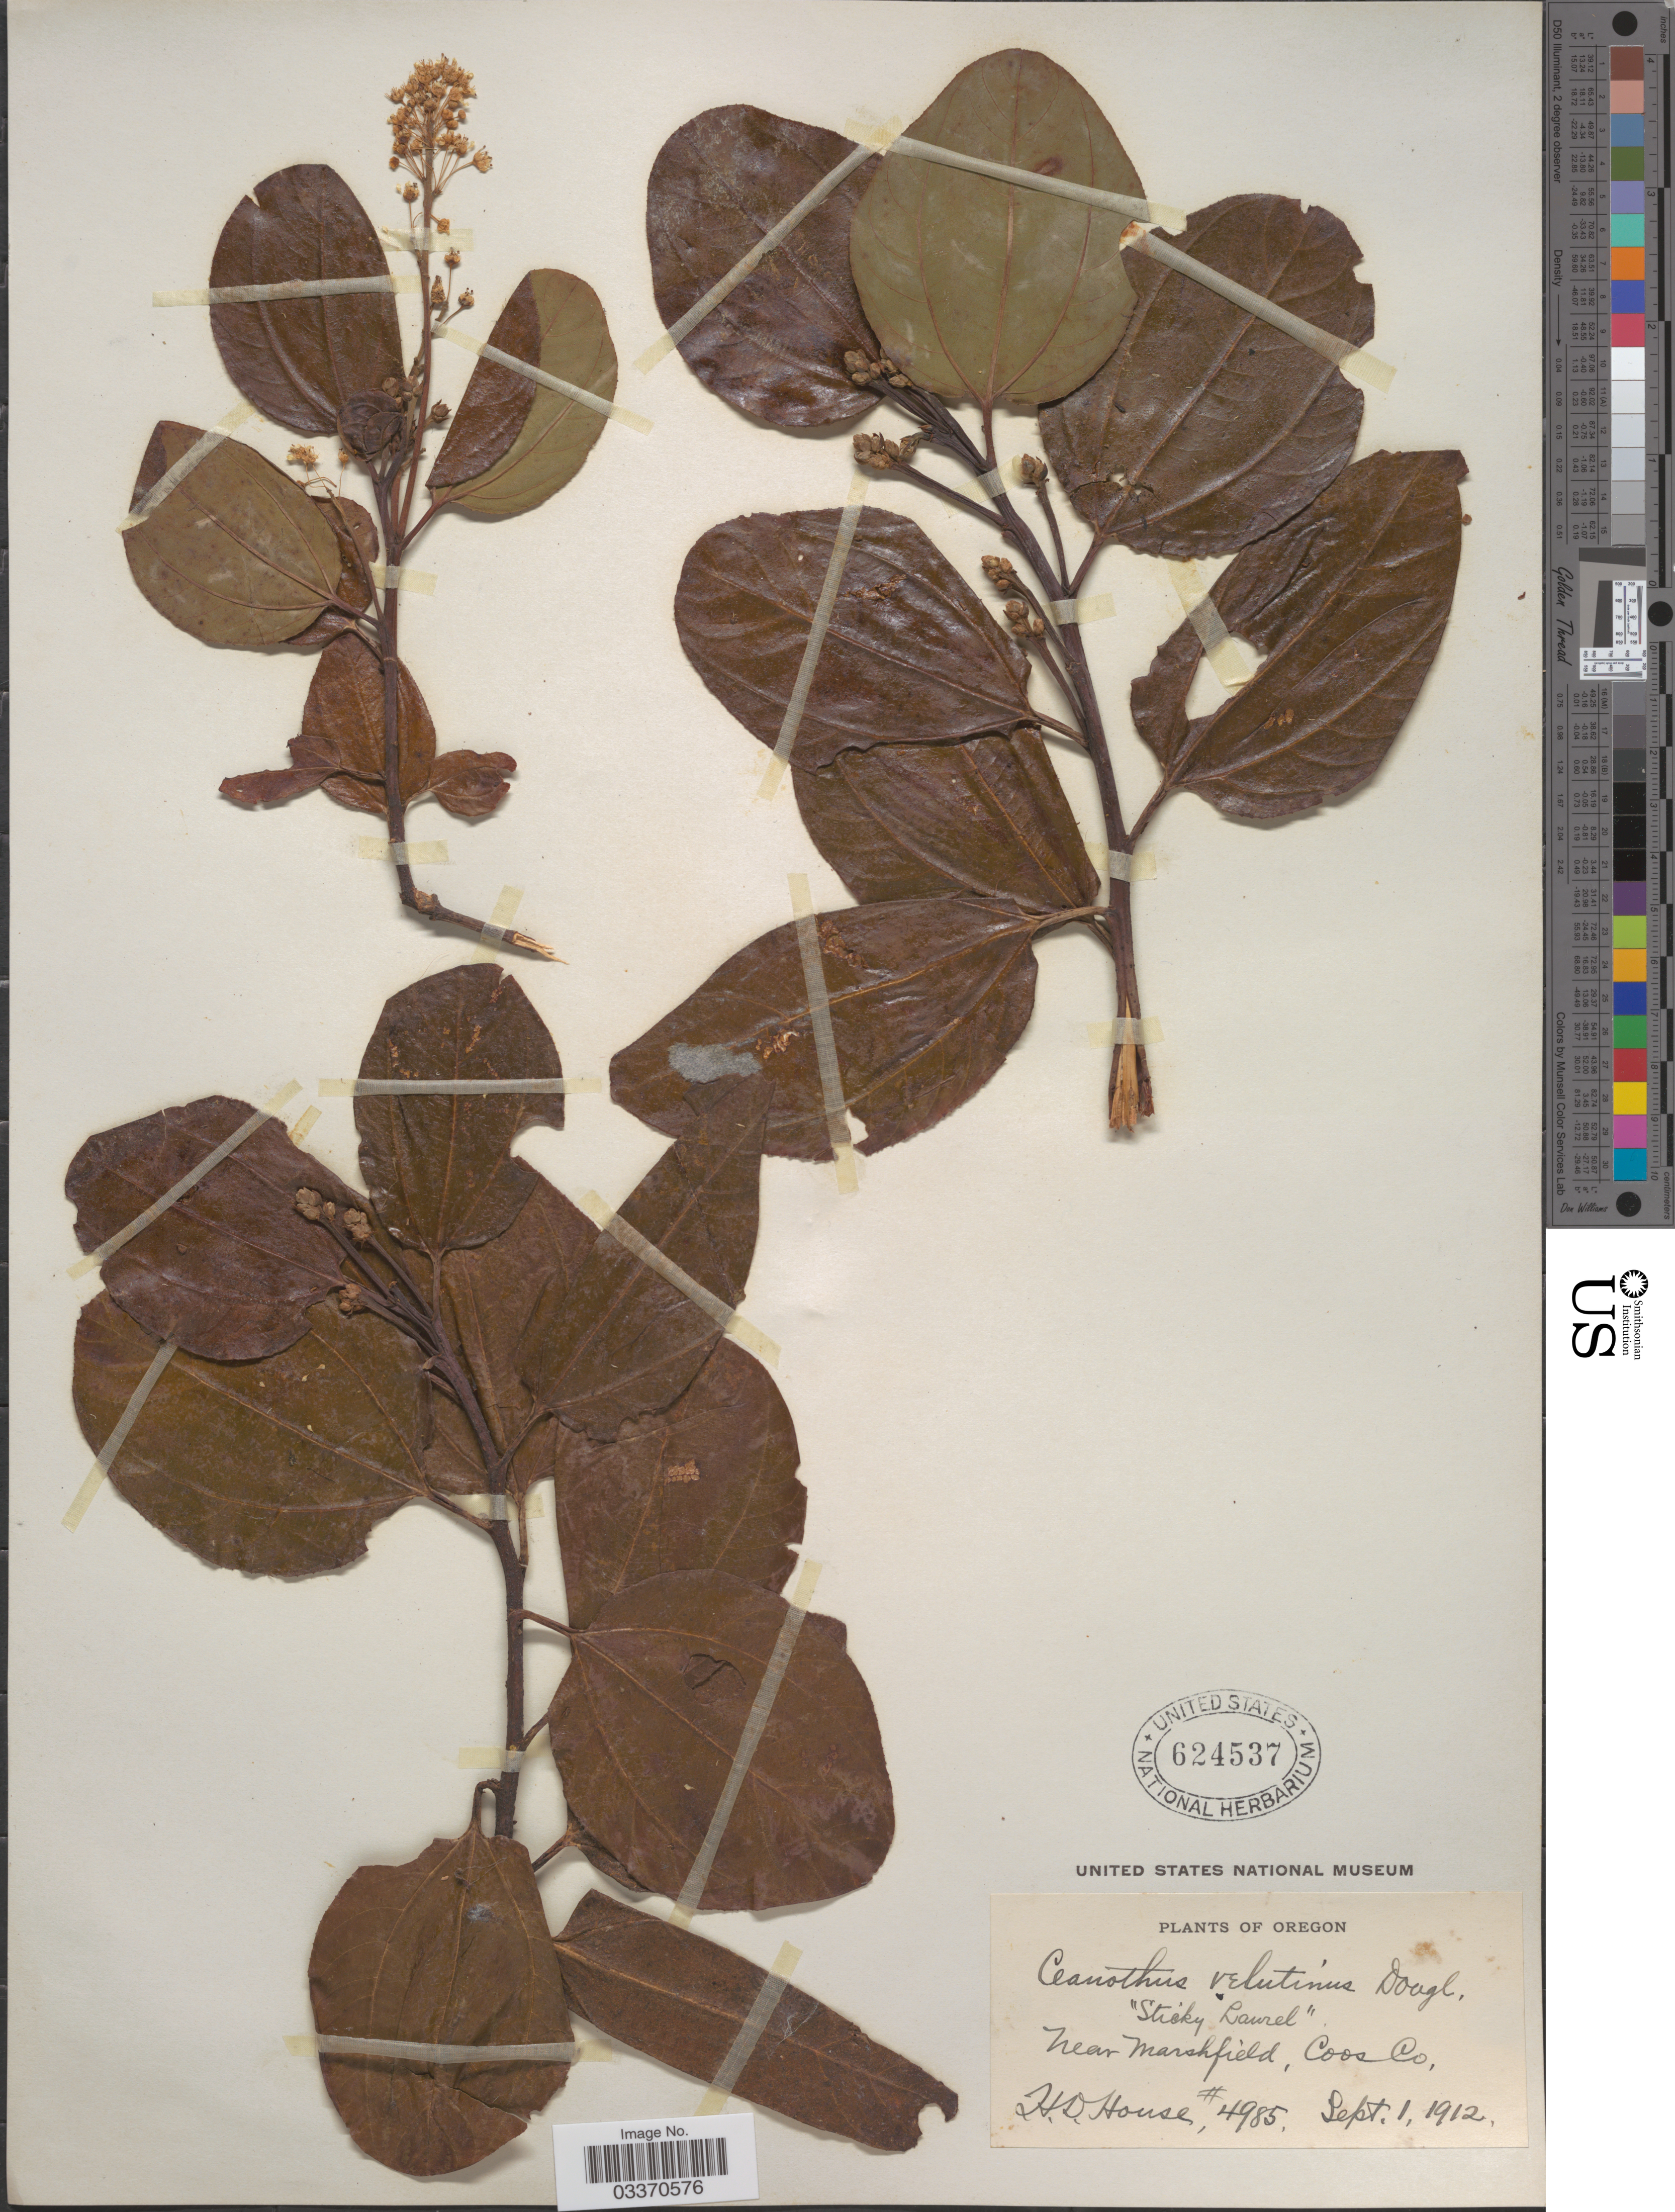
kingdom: Plantae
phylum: Tracheophyta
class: Magnoliopsida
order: Rosales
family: Rhamnaceae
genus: Ceanothus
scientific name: Ceanothus velutinus var. laevigatus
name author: Torr. & A. Gray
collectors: H. D. House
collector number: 4985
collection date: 1912-09-01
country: United States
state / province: Oregon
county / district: Coos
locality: Near Mashfield, Coos Co.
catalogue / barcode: US 624537